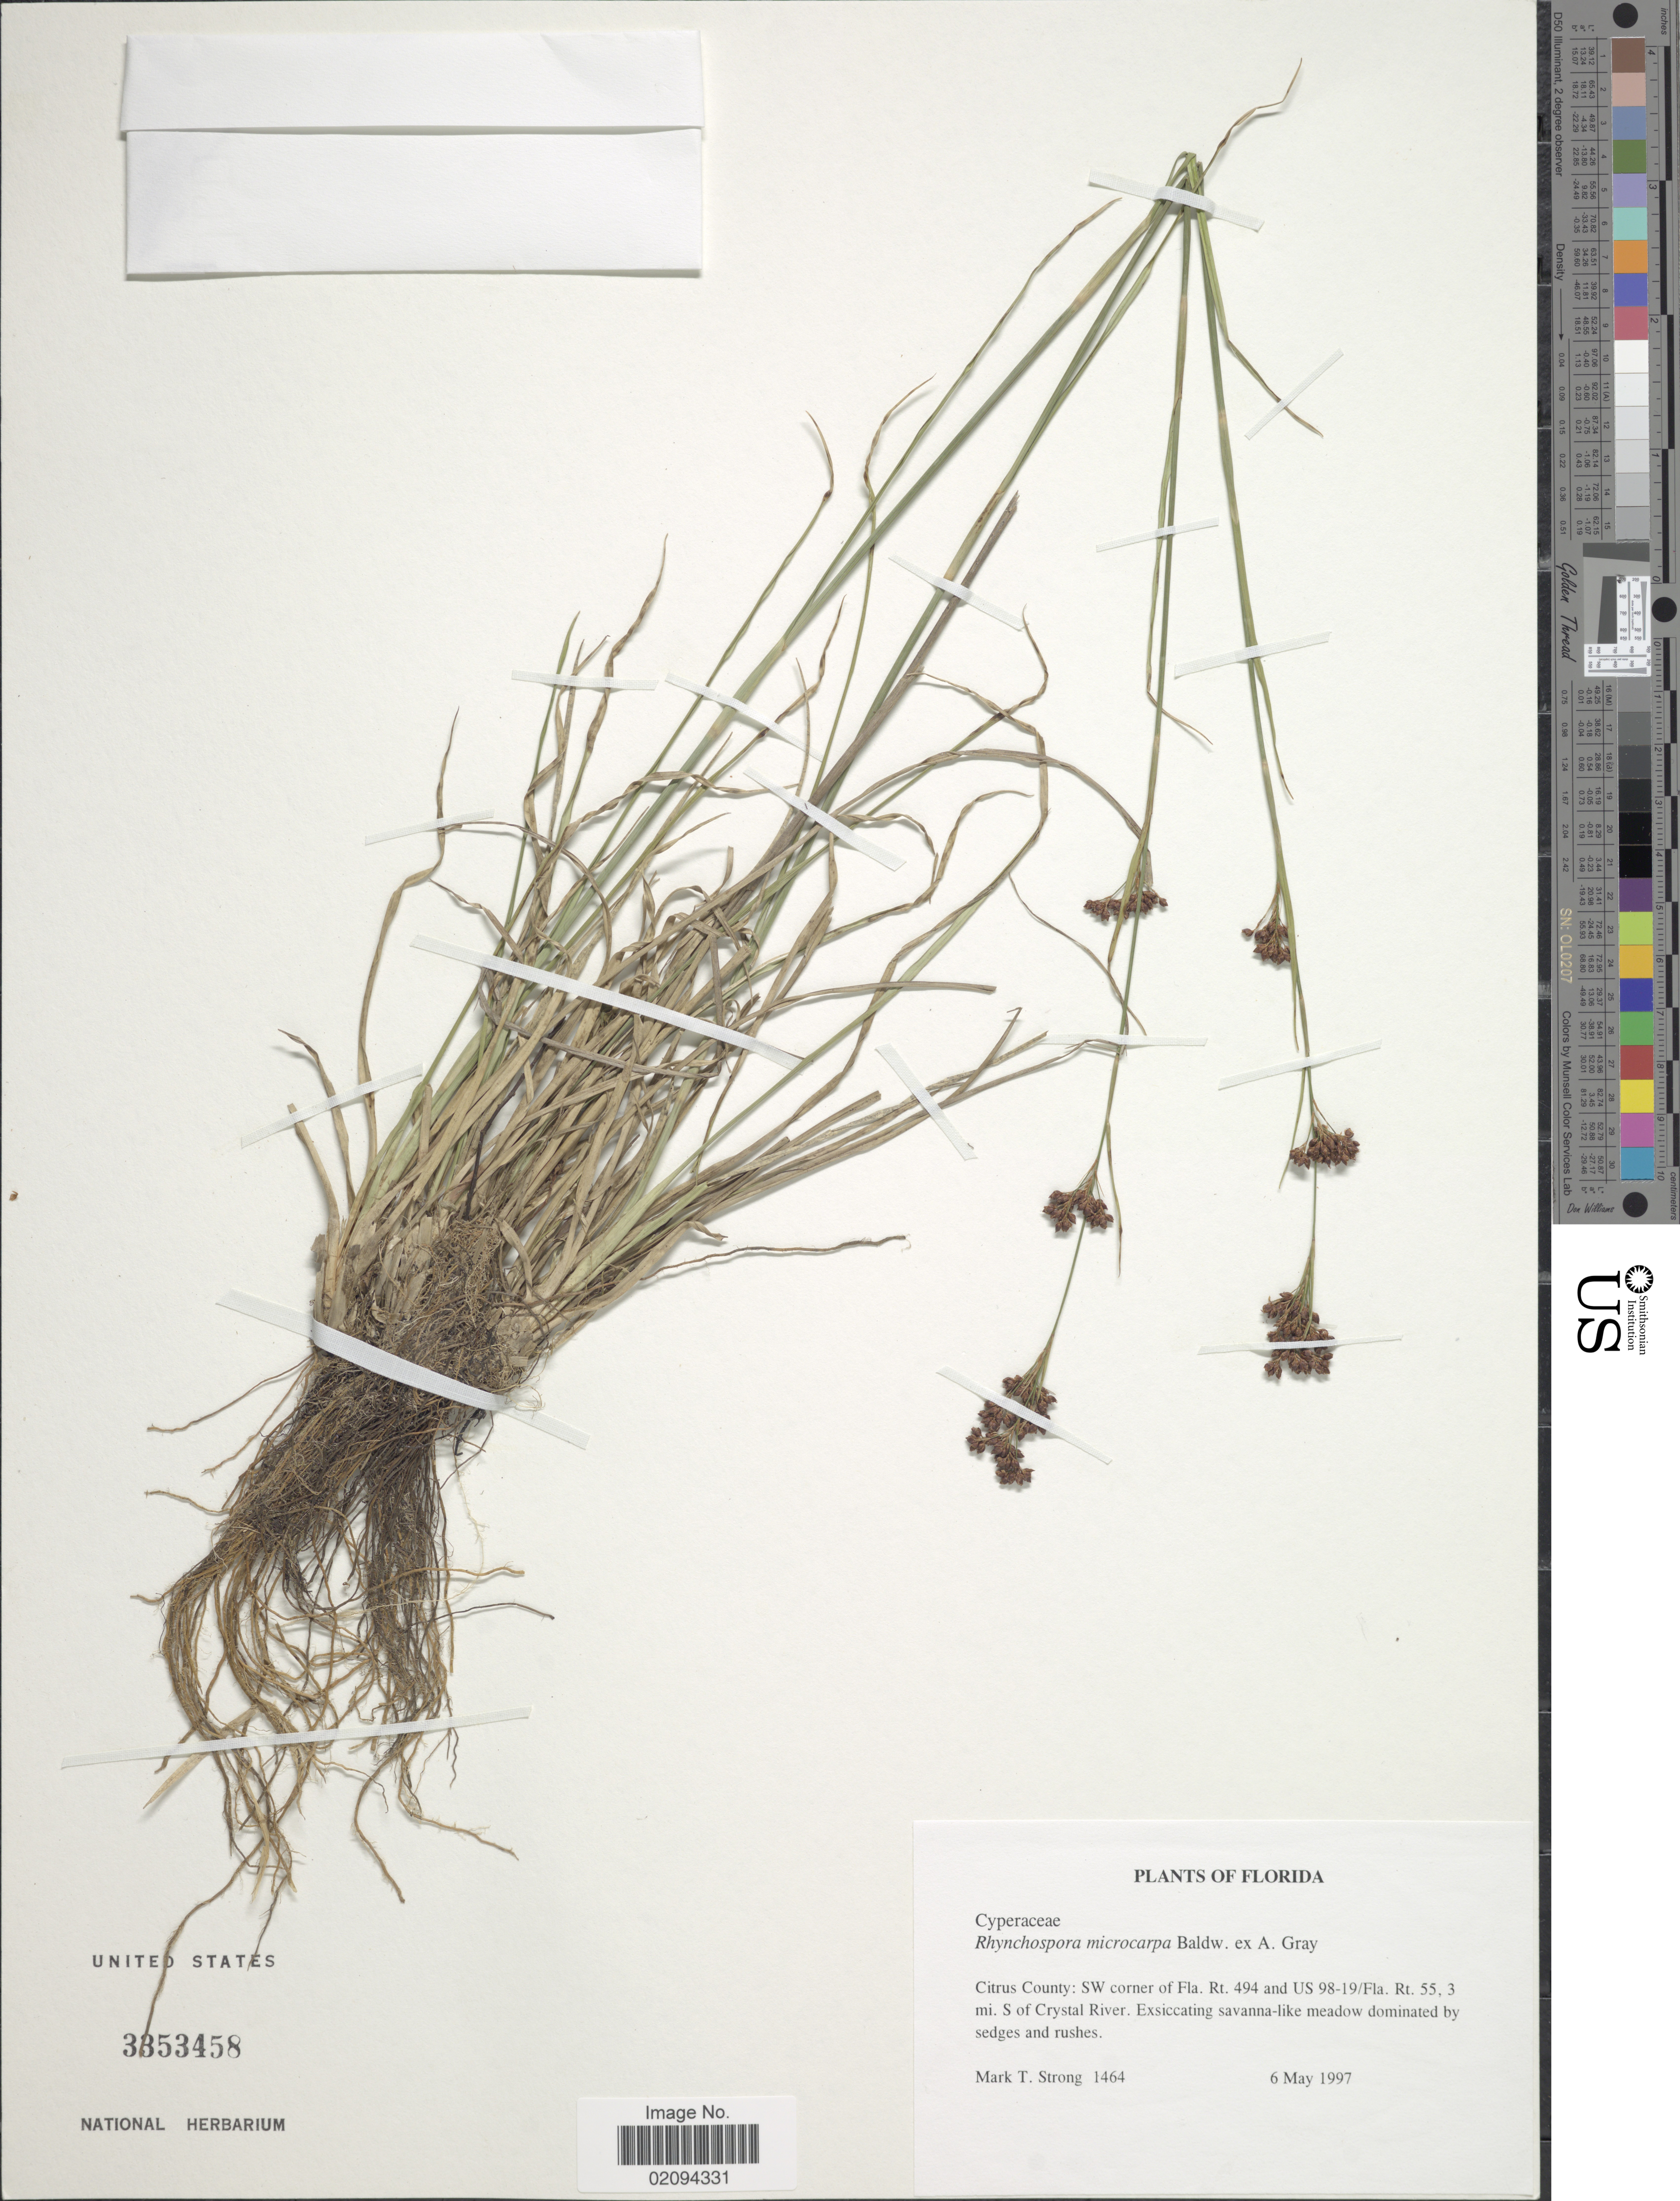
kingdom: Plantae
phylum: Tracheophyta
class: Liliopsida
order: Poales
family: Cyperaceae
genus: Rhynchospora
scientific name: Rhynchospora microcarpa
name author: Baldwin ex A. Gray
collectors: M. T. Strong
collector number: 1464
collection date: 1997-05-06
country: United States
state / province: Florida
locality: Citrus County: SW corner of Fla. Rt. 494 and US 98-19/Fla. Rt. 55, 3 mi. S of Crystal River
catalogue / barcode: US 3353458